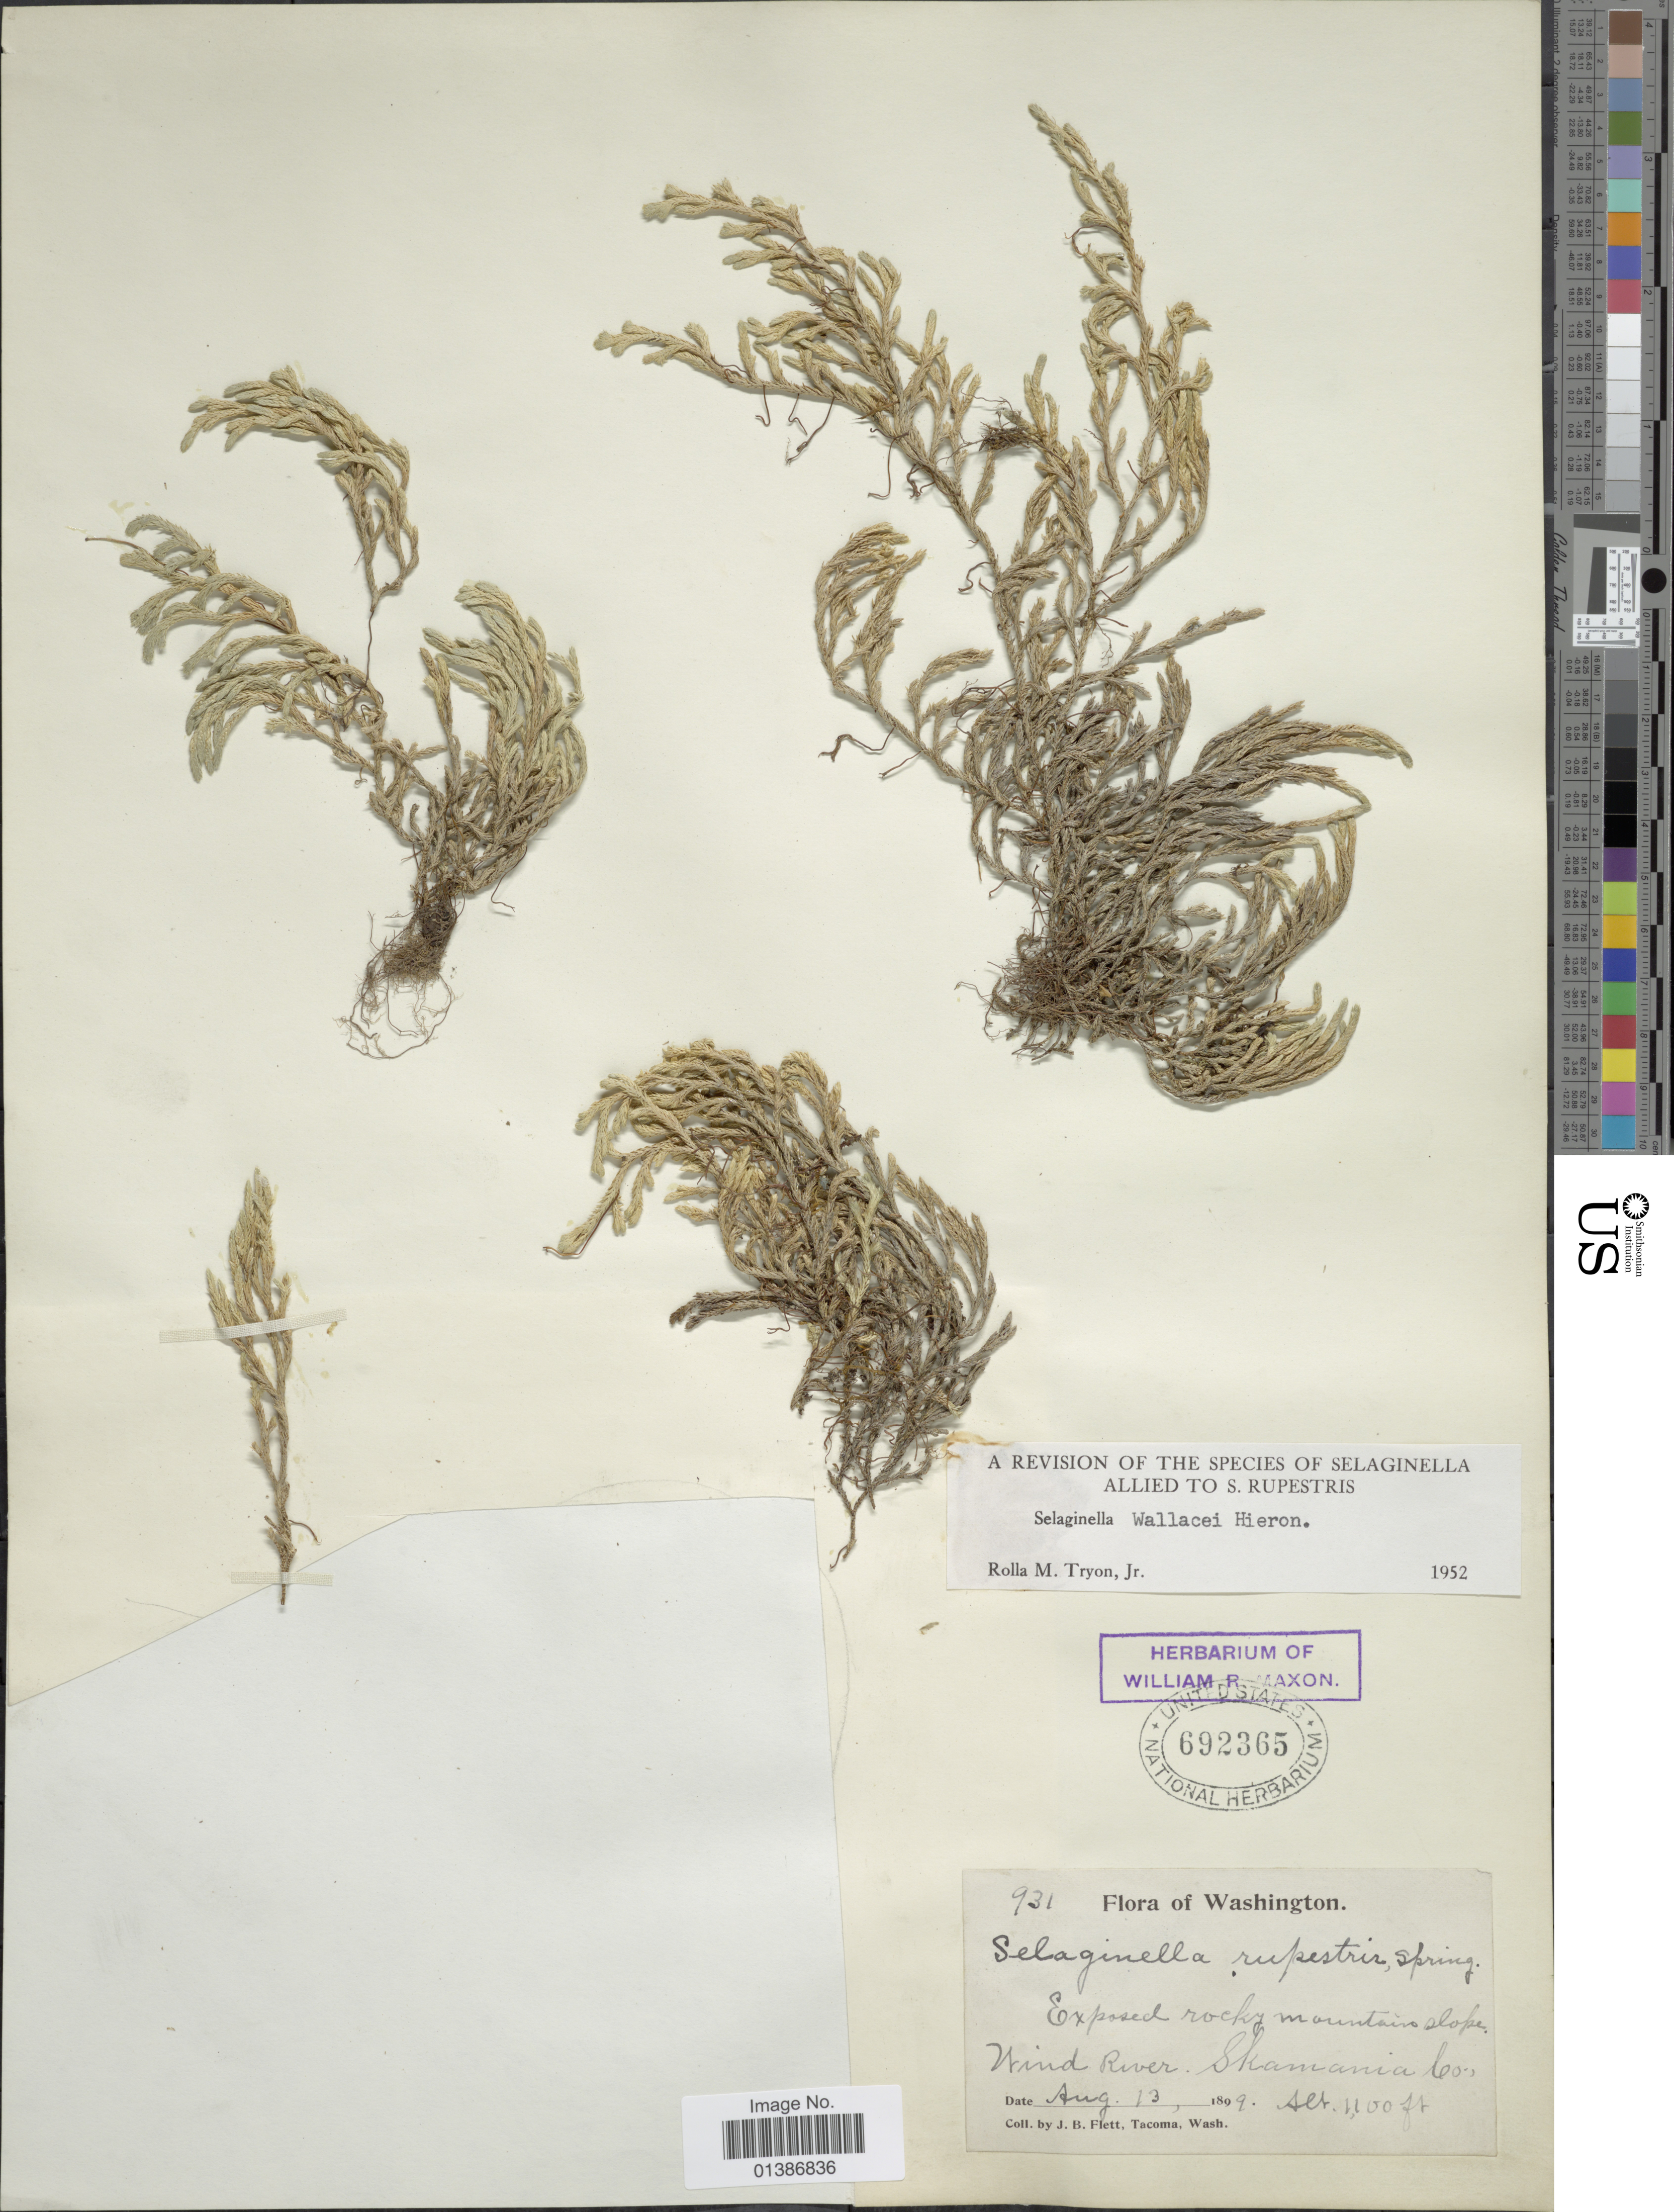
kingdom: Plantae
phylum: Tracheophyta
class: Lycopodiopsida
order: Selaginellales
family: Selaginellaceae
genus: Selaginella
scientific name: Selaginella wallacei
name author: Hieron.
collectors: J. Flett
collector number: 931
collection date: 1899-08-13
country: United States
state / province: Washington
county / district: Skamania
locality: Wind River, Skamania Co.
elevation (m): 335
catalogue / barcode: US 692365